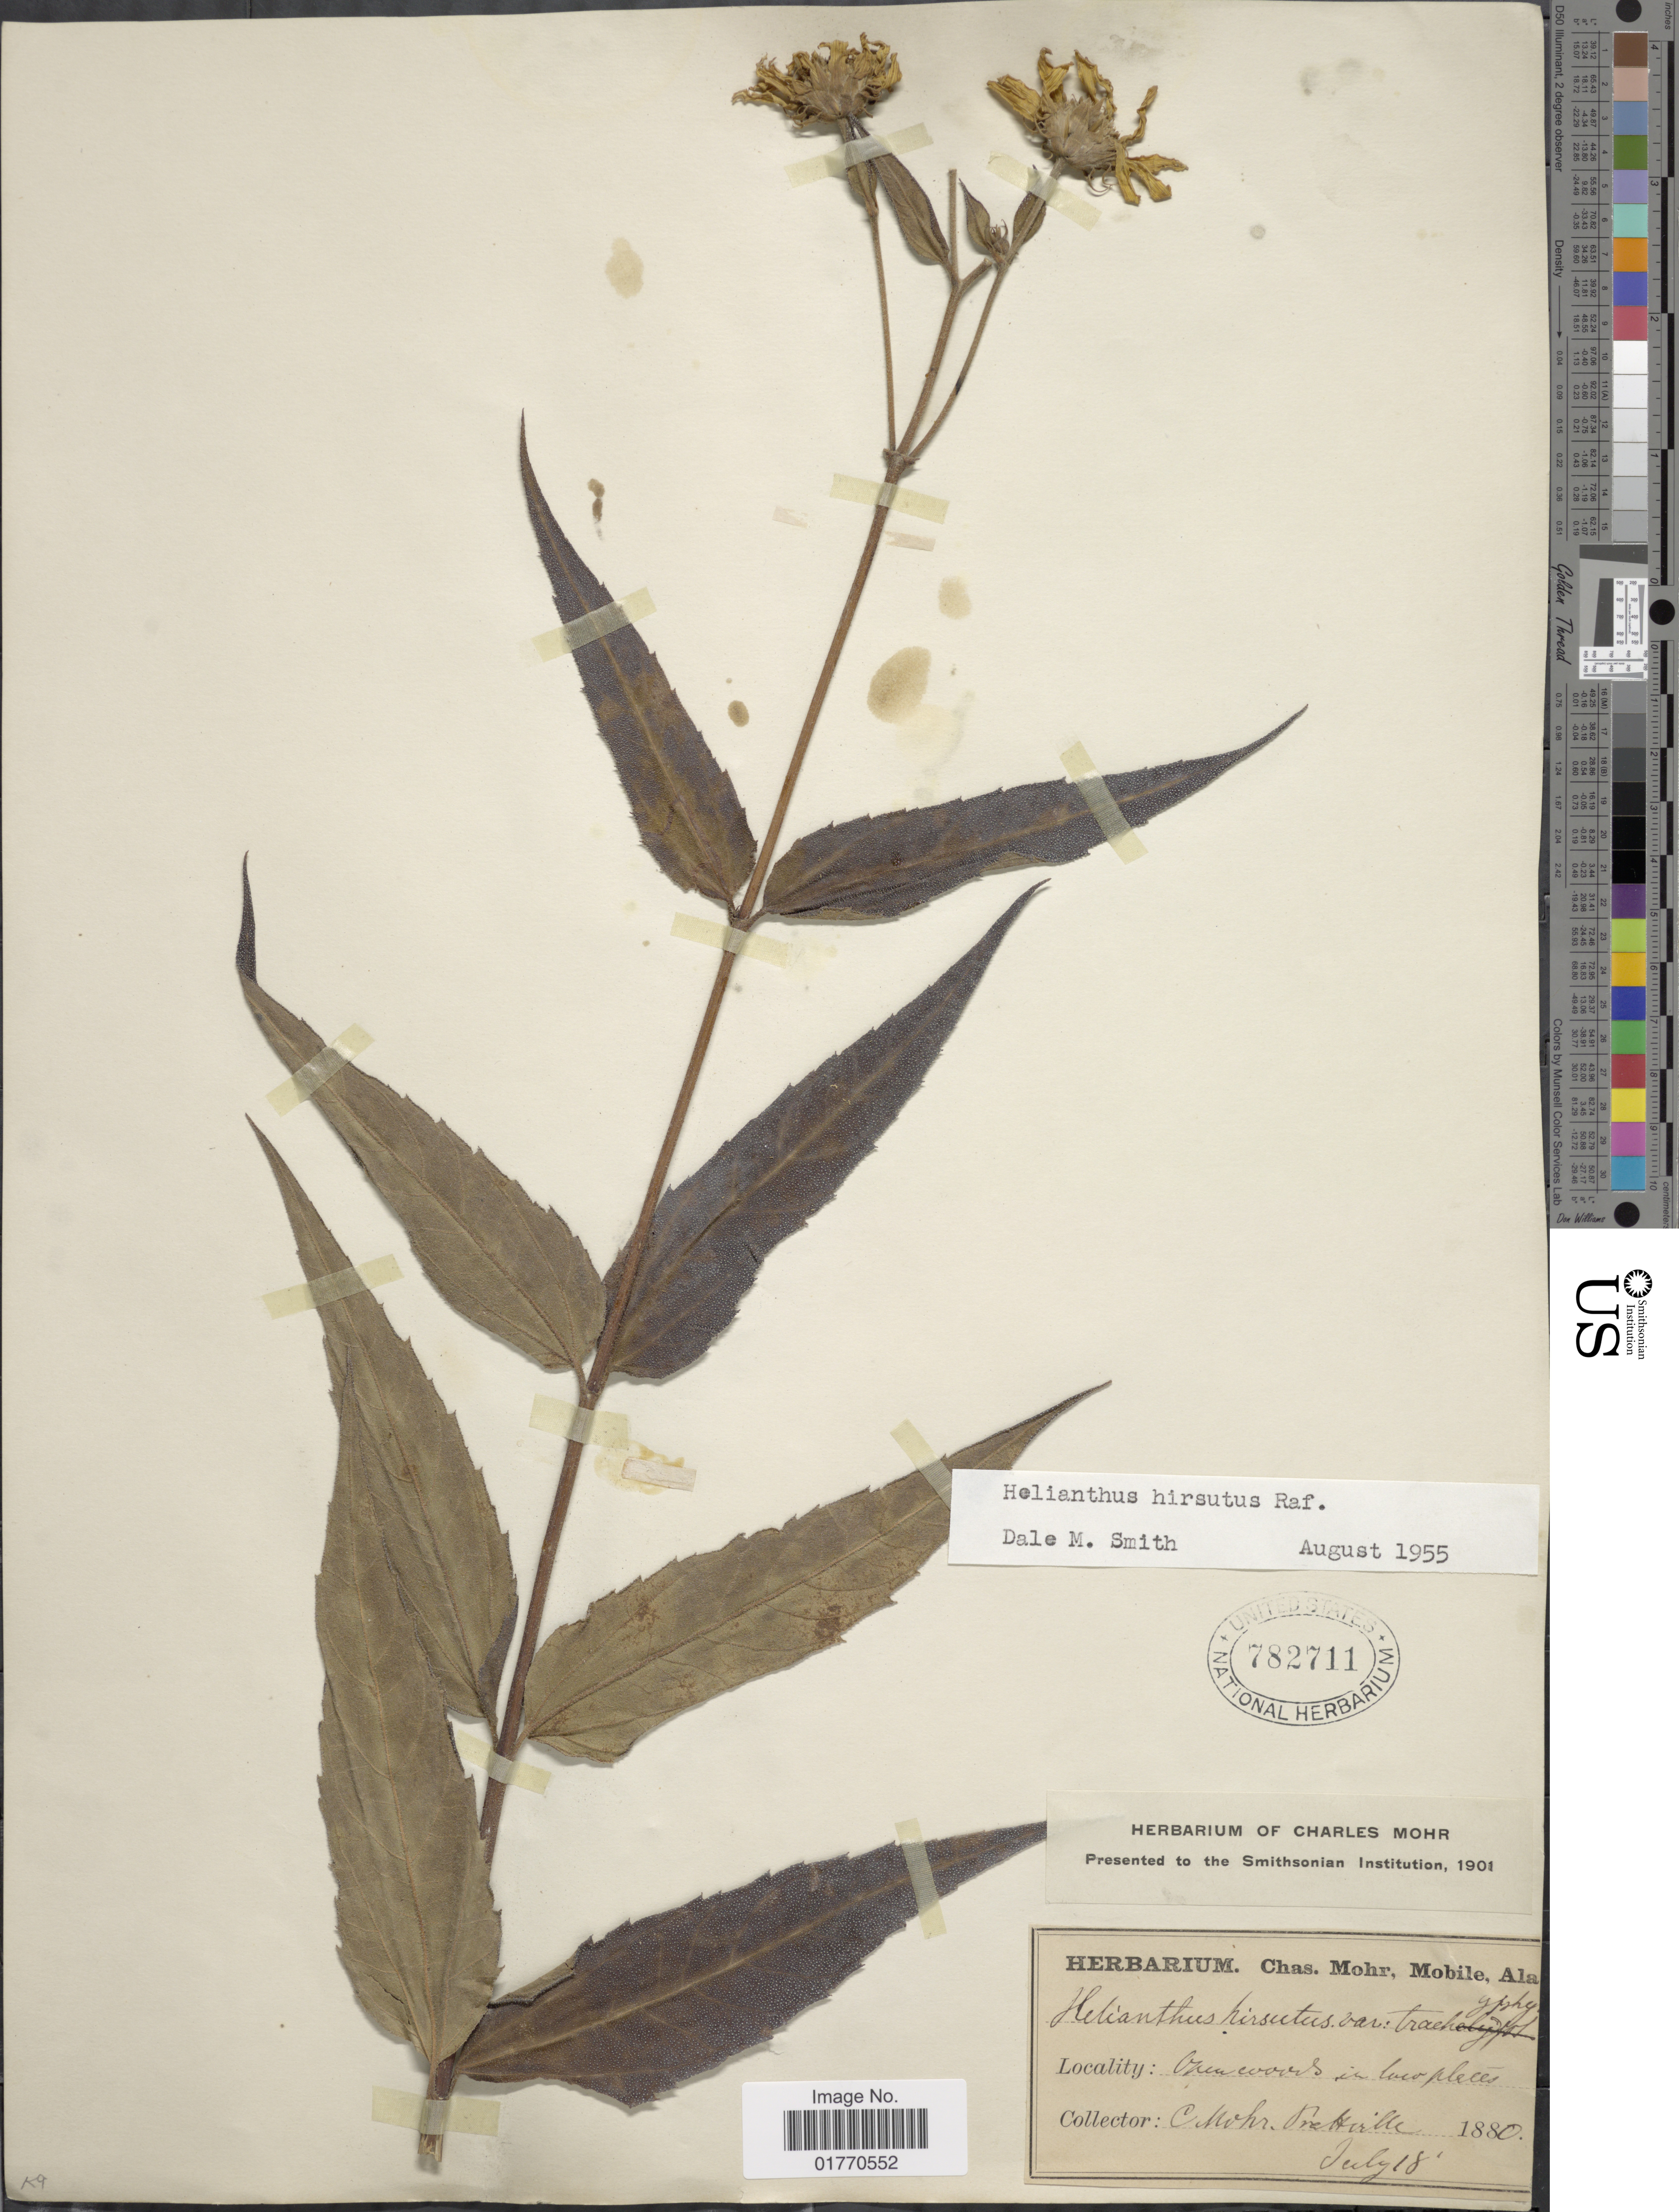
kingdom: Plantae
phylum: Tracheophyta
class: Magnoliopsida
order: Asterales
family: Asteraceae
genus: Helianthus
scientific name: Helianthus hirsutus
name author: Raf.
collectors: Mohr, C. T. (herbarium)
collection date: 1880-07-18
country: United States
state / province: Alabama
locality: Open woods in lowe places, Prattville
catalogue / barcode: US 782711